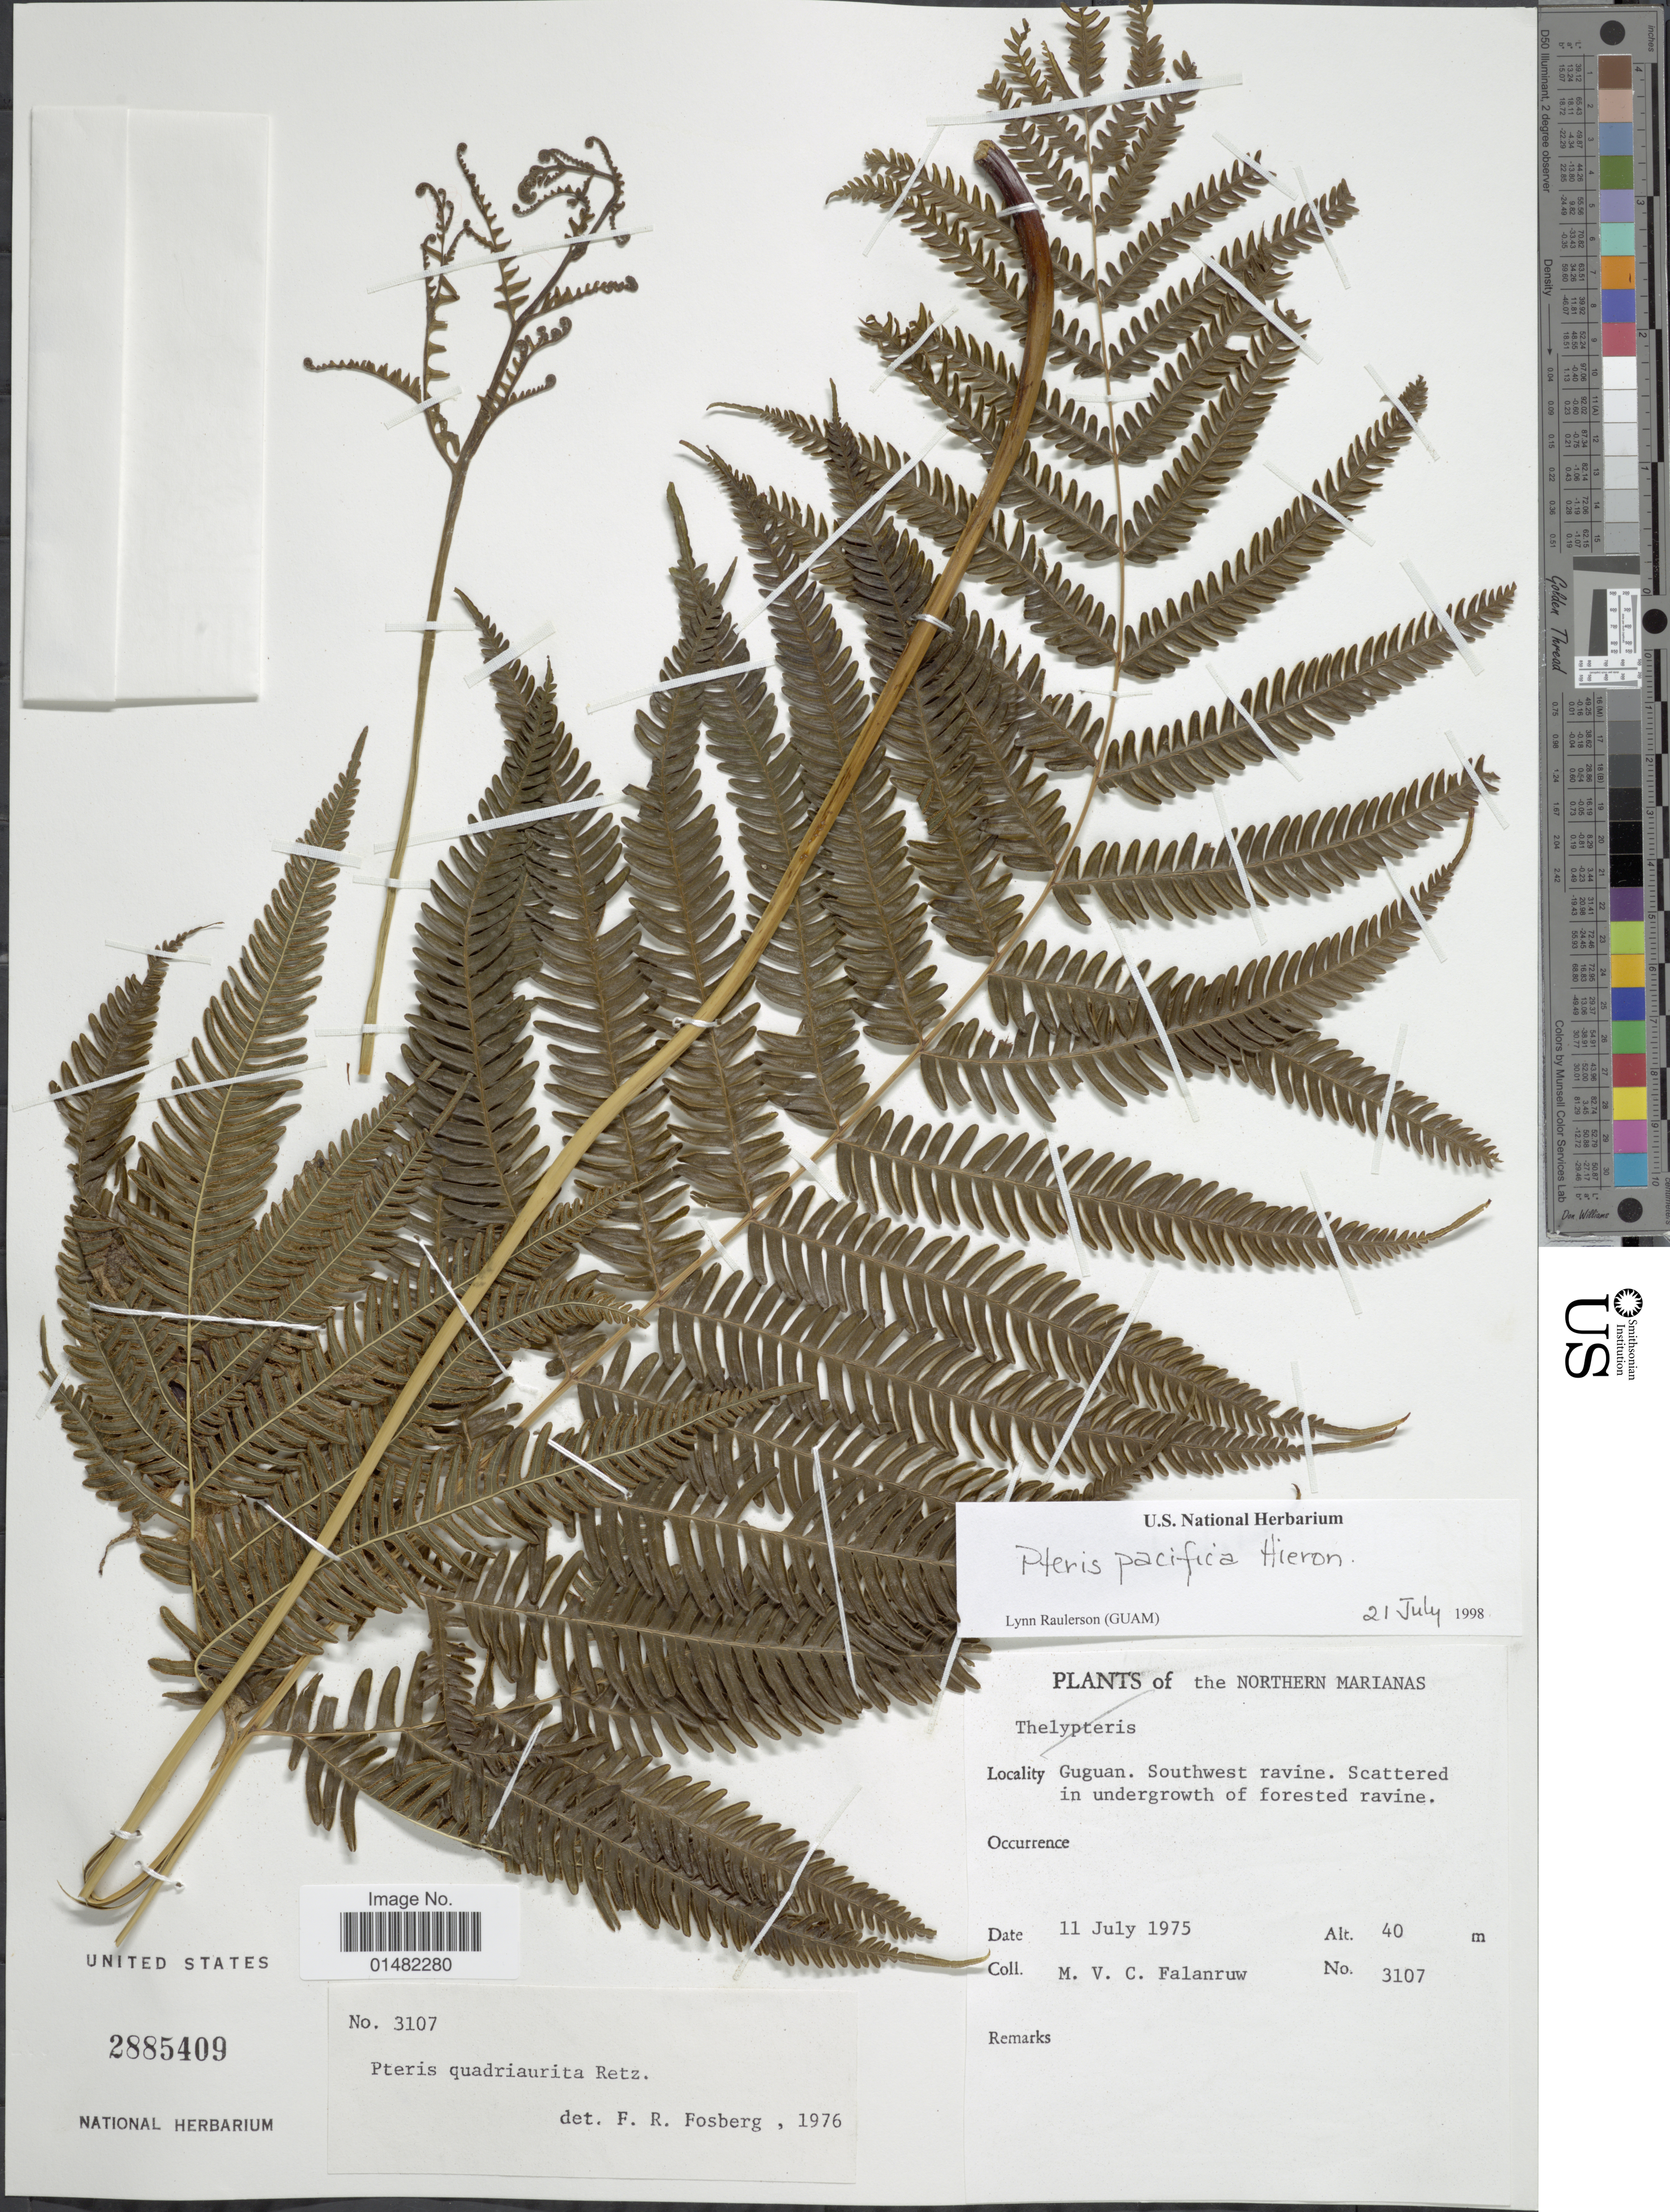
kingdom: Plantae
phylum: Tracheophyta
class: Polypodiopsida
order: Polypodiales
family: Pteridaceae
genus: Pteris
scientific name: Pteris pacifica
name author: Hieron.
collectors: M. V. Falanruw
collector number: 3107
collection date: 1975-07-11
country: Northern Mariana Islands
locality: Guguan. Southwest ravine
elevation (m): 40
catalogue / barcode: US 2885409